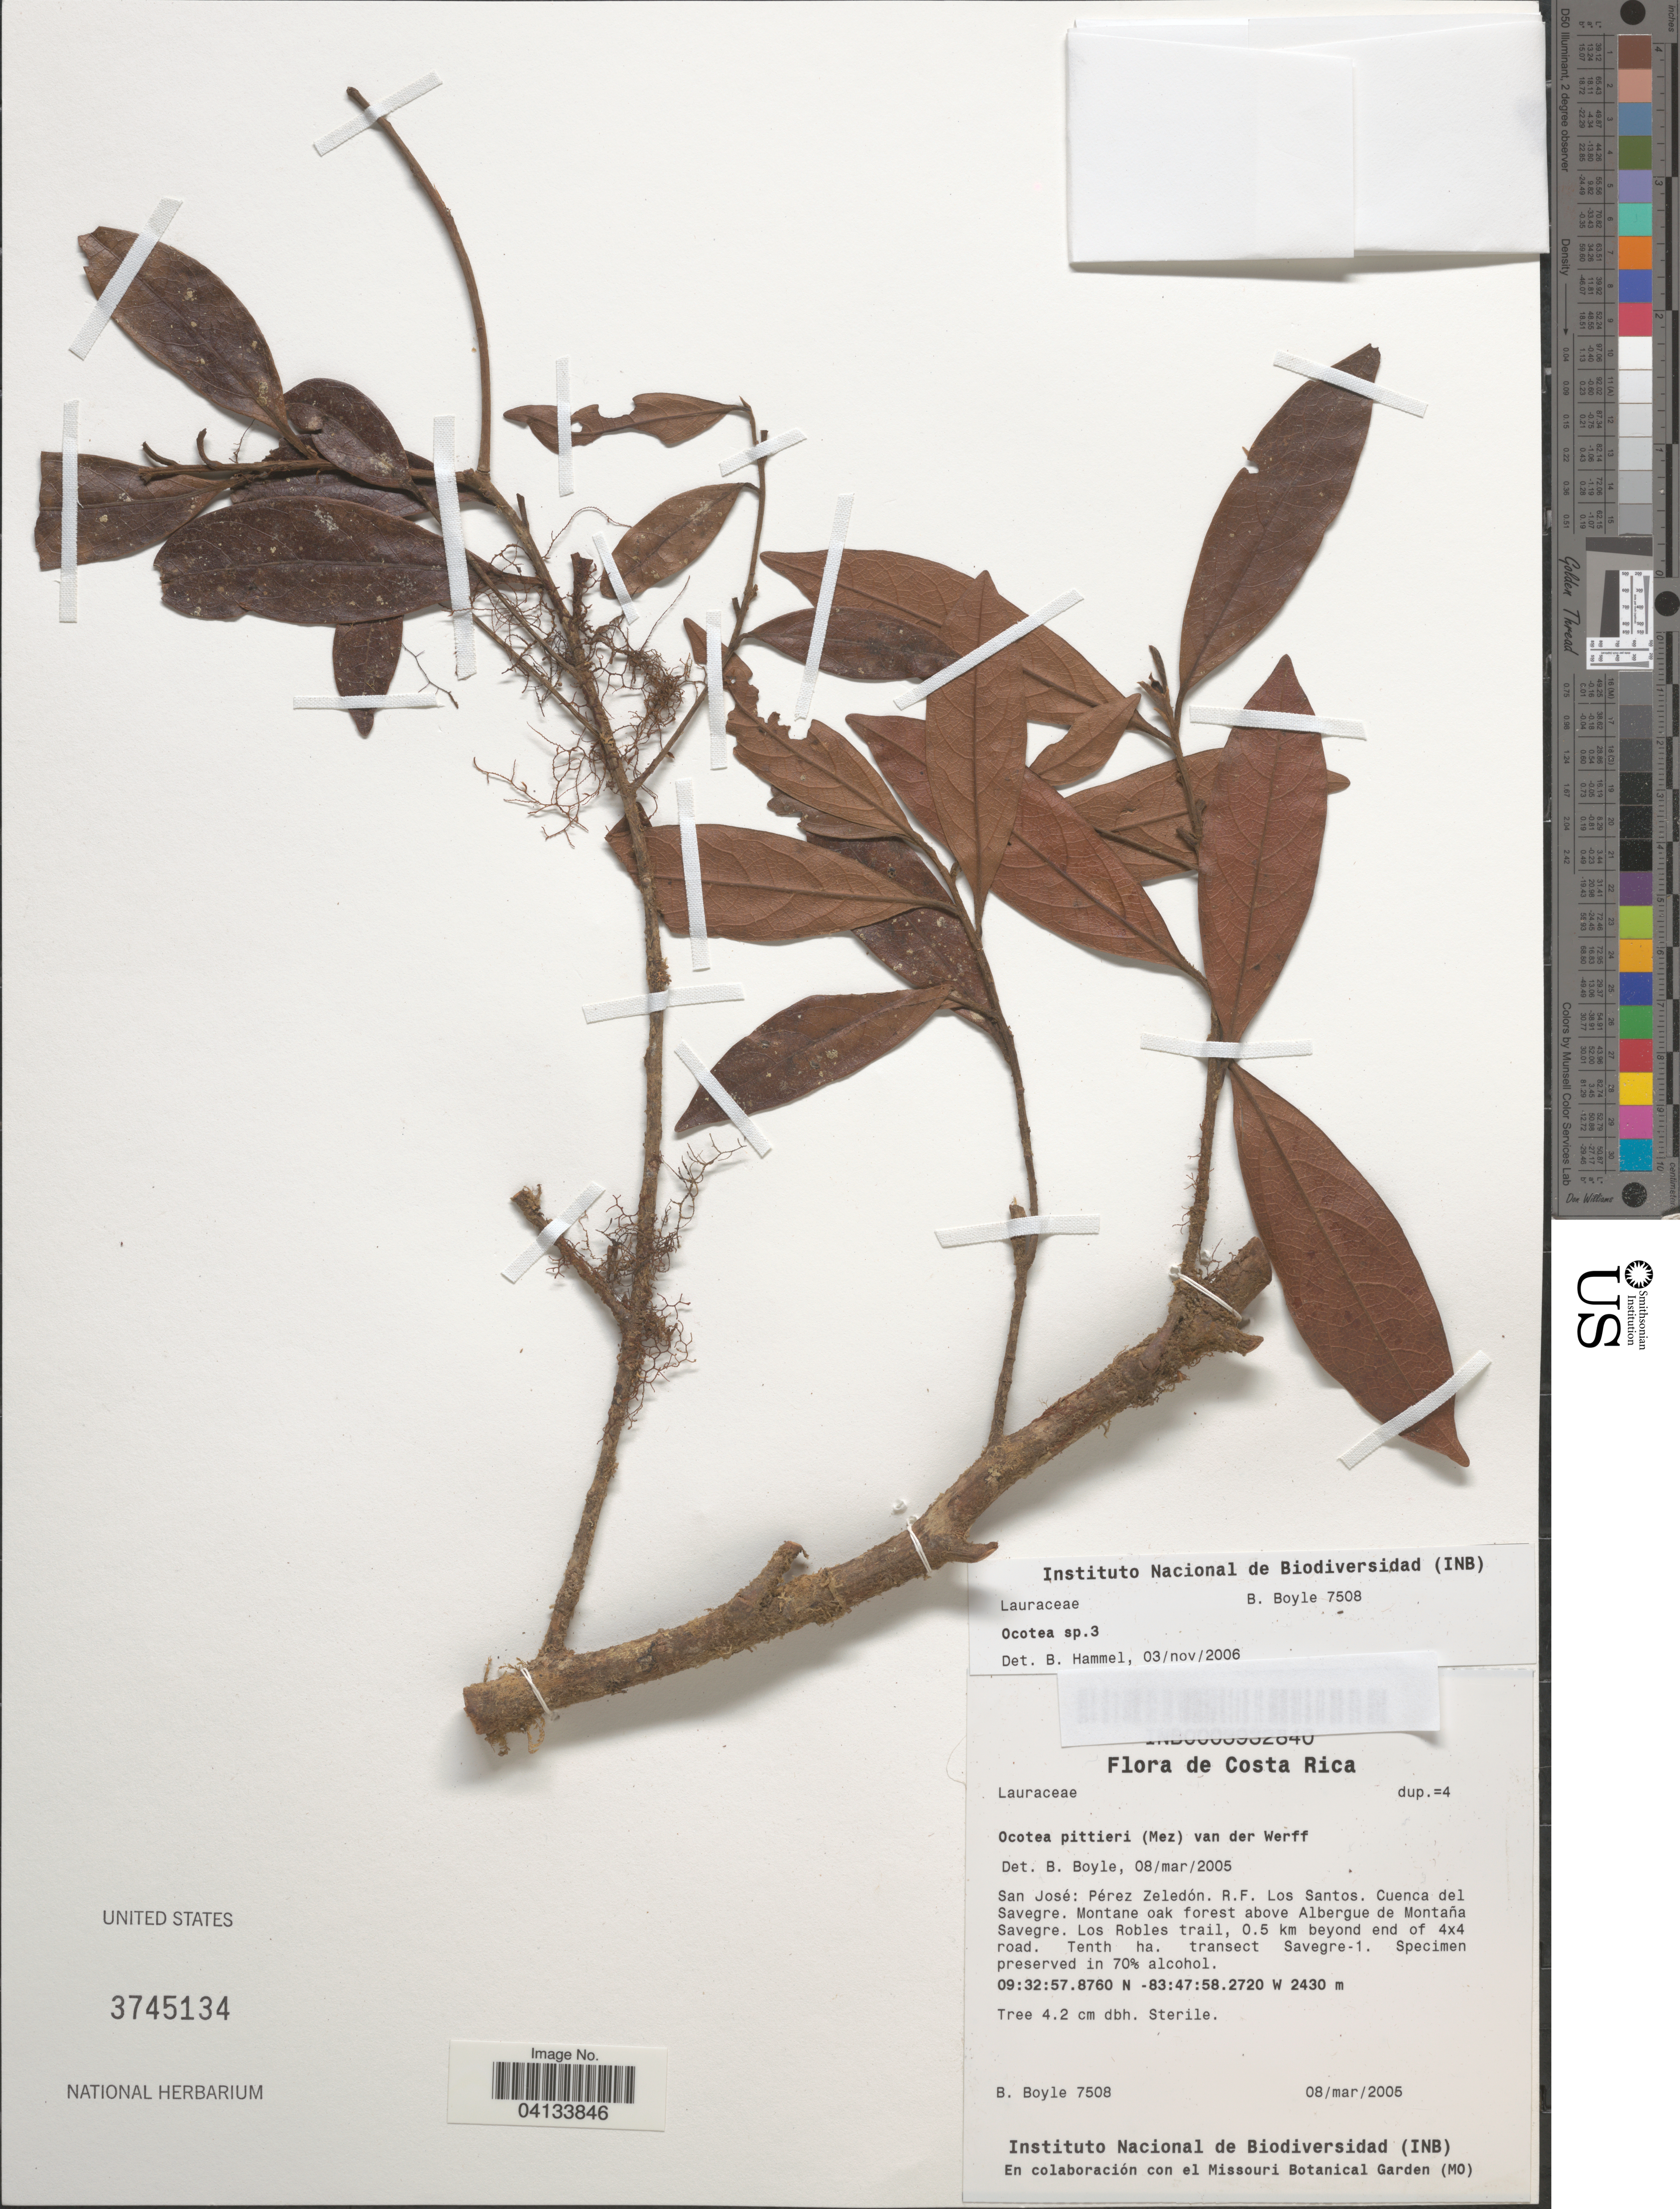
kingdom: Plantae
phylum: Tracheophyta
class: Magnoliopsida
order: Laurales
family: Lauraceae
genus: Ocotea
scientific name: Ocotea sp.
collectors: B. Boyle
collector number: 7508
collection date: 2005-03-08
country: Costa Rica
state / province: San José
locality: Pérez Zeledón. R.F. Los Santos. Cuenca del Savegre. Montane oak forest above Albergue de Montaña Savegre. Los Robles trail, 0.5 km beyond end of 4x4 road. Tenth ha. transect Savegre-1.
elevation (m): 2430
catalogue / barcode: US 3745134